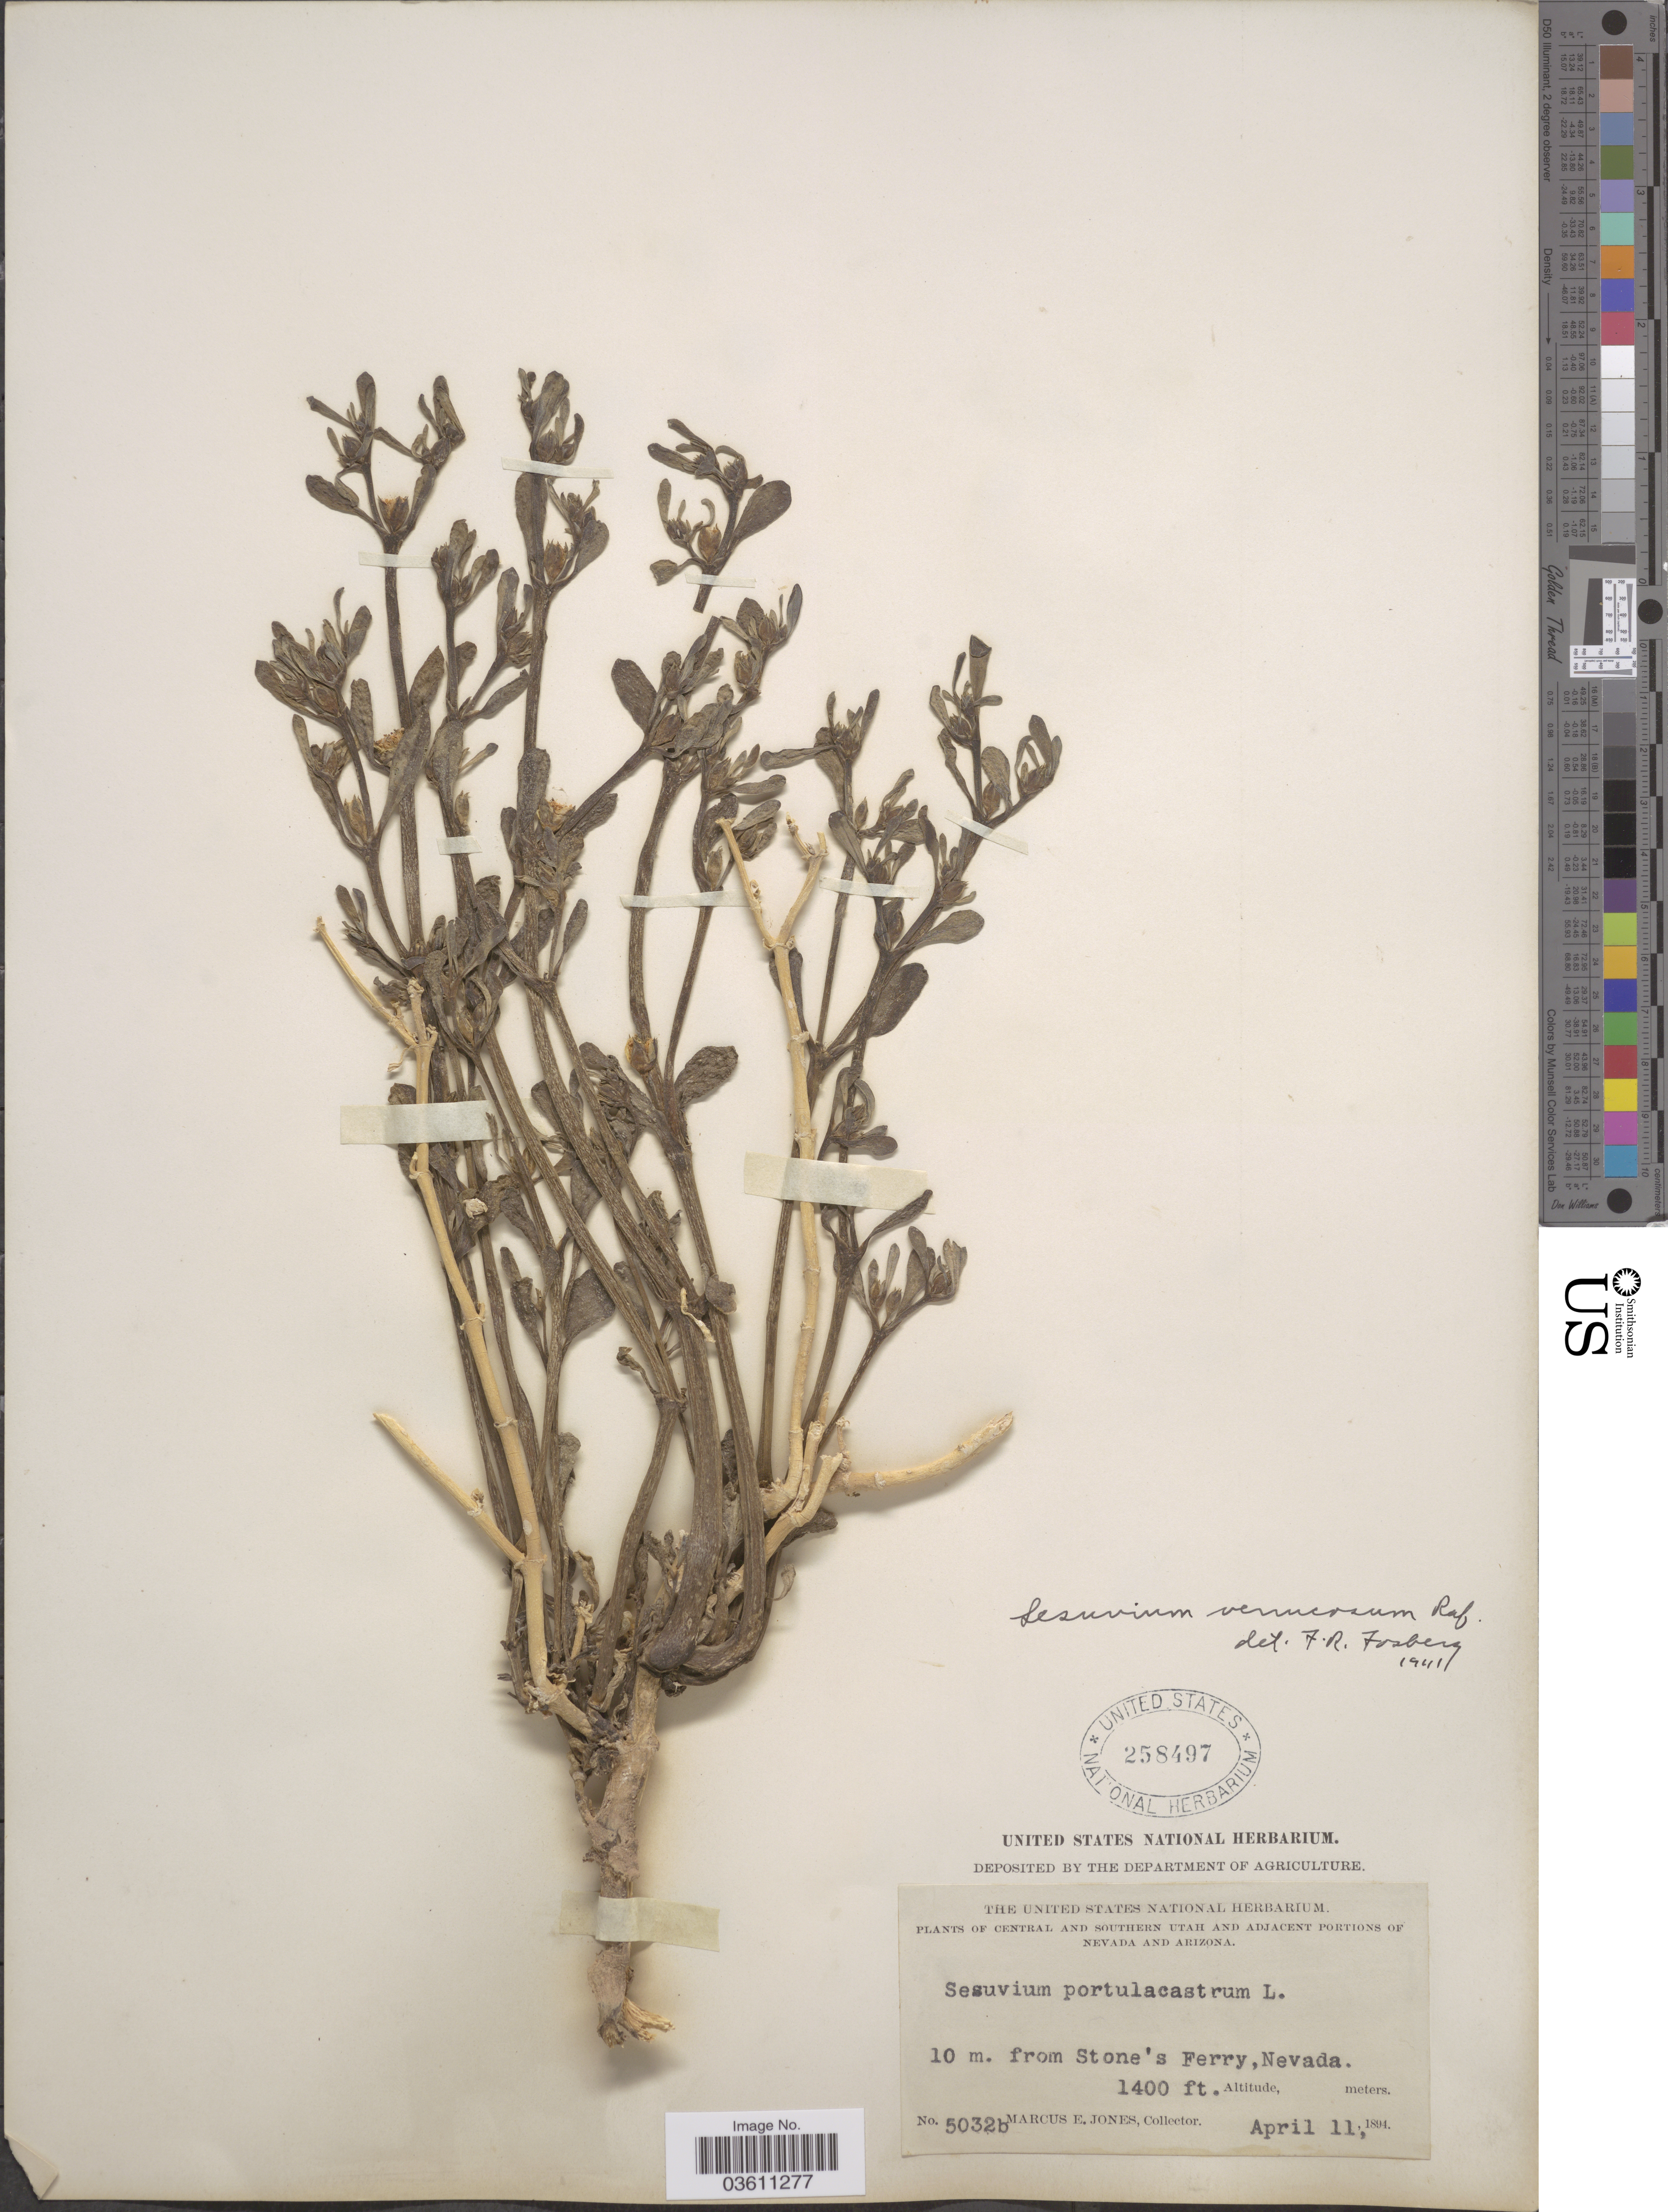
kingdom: Plantae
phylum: Tracheophyta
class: Magnoliopsida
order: Caryophyllales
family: Aizoaceae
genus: Sesuvium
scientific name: Sesuvium revolutifolium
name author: Ortega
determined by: Strong, Mark T., (BOT), Smithsonian Institution - National Museum of Natural History (UNITED STATES)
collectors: M. E. Jones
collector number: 5032b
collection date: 1894-04-11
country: United States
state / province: Nevada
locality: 10 m. from Stone's Ferry.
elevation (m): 427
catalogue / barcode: US 258497